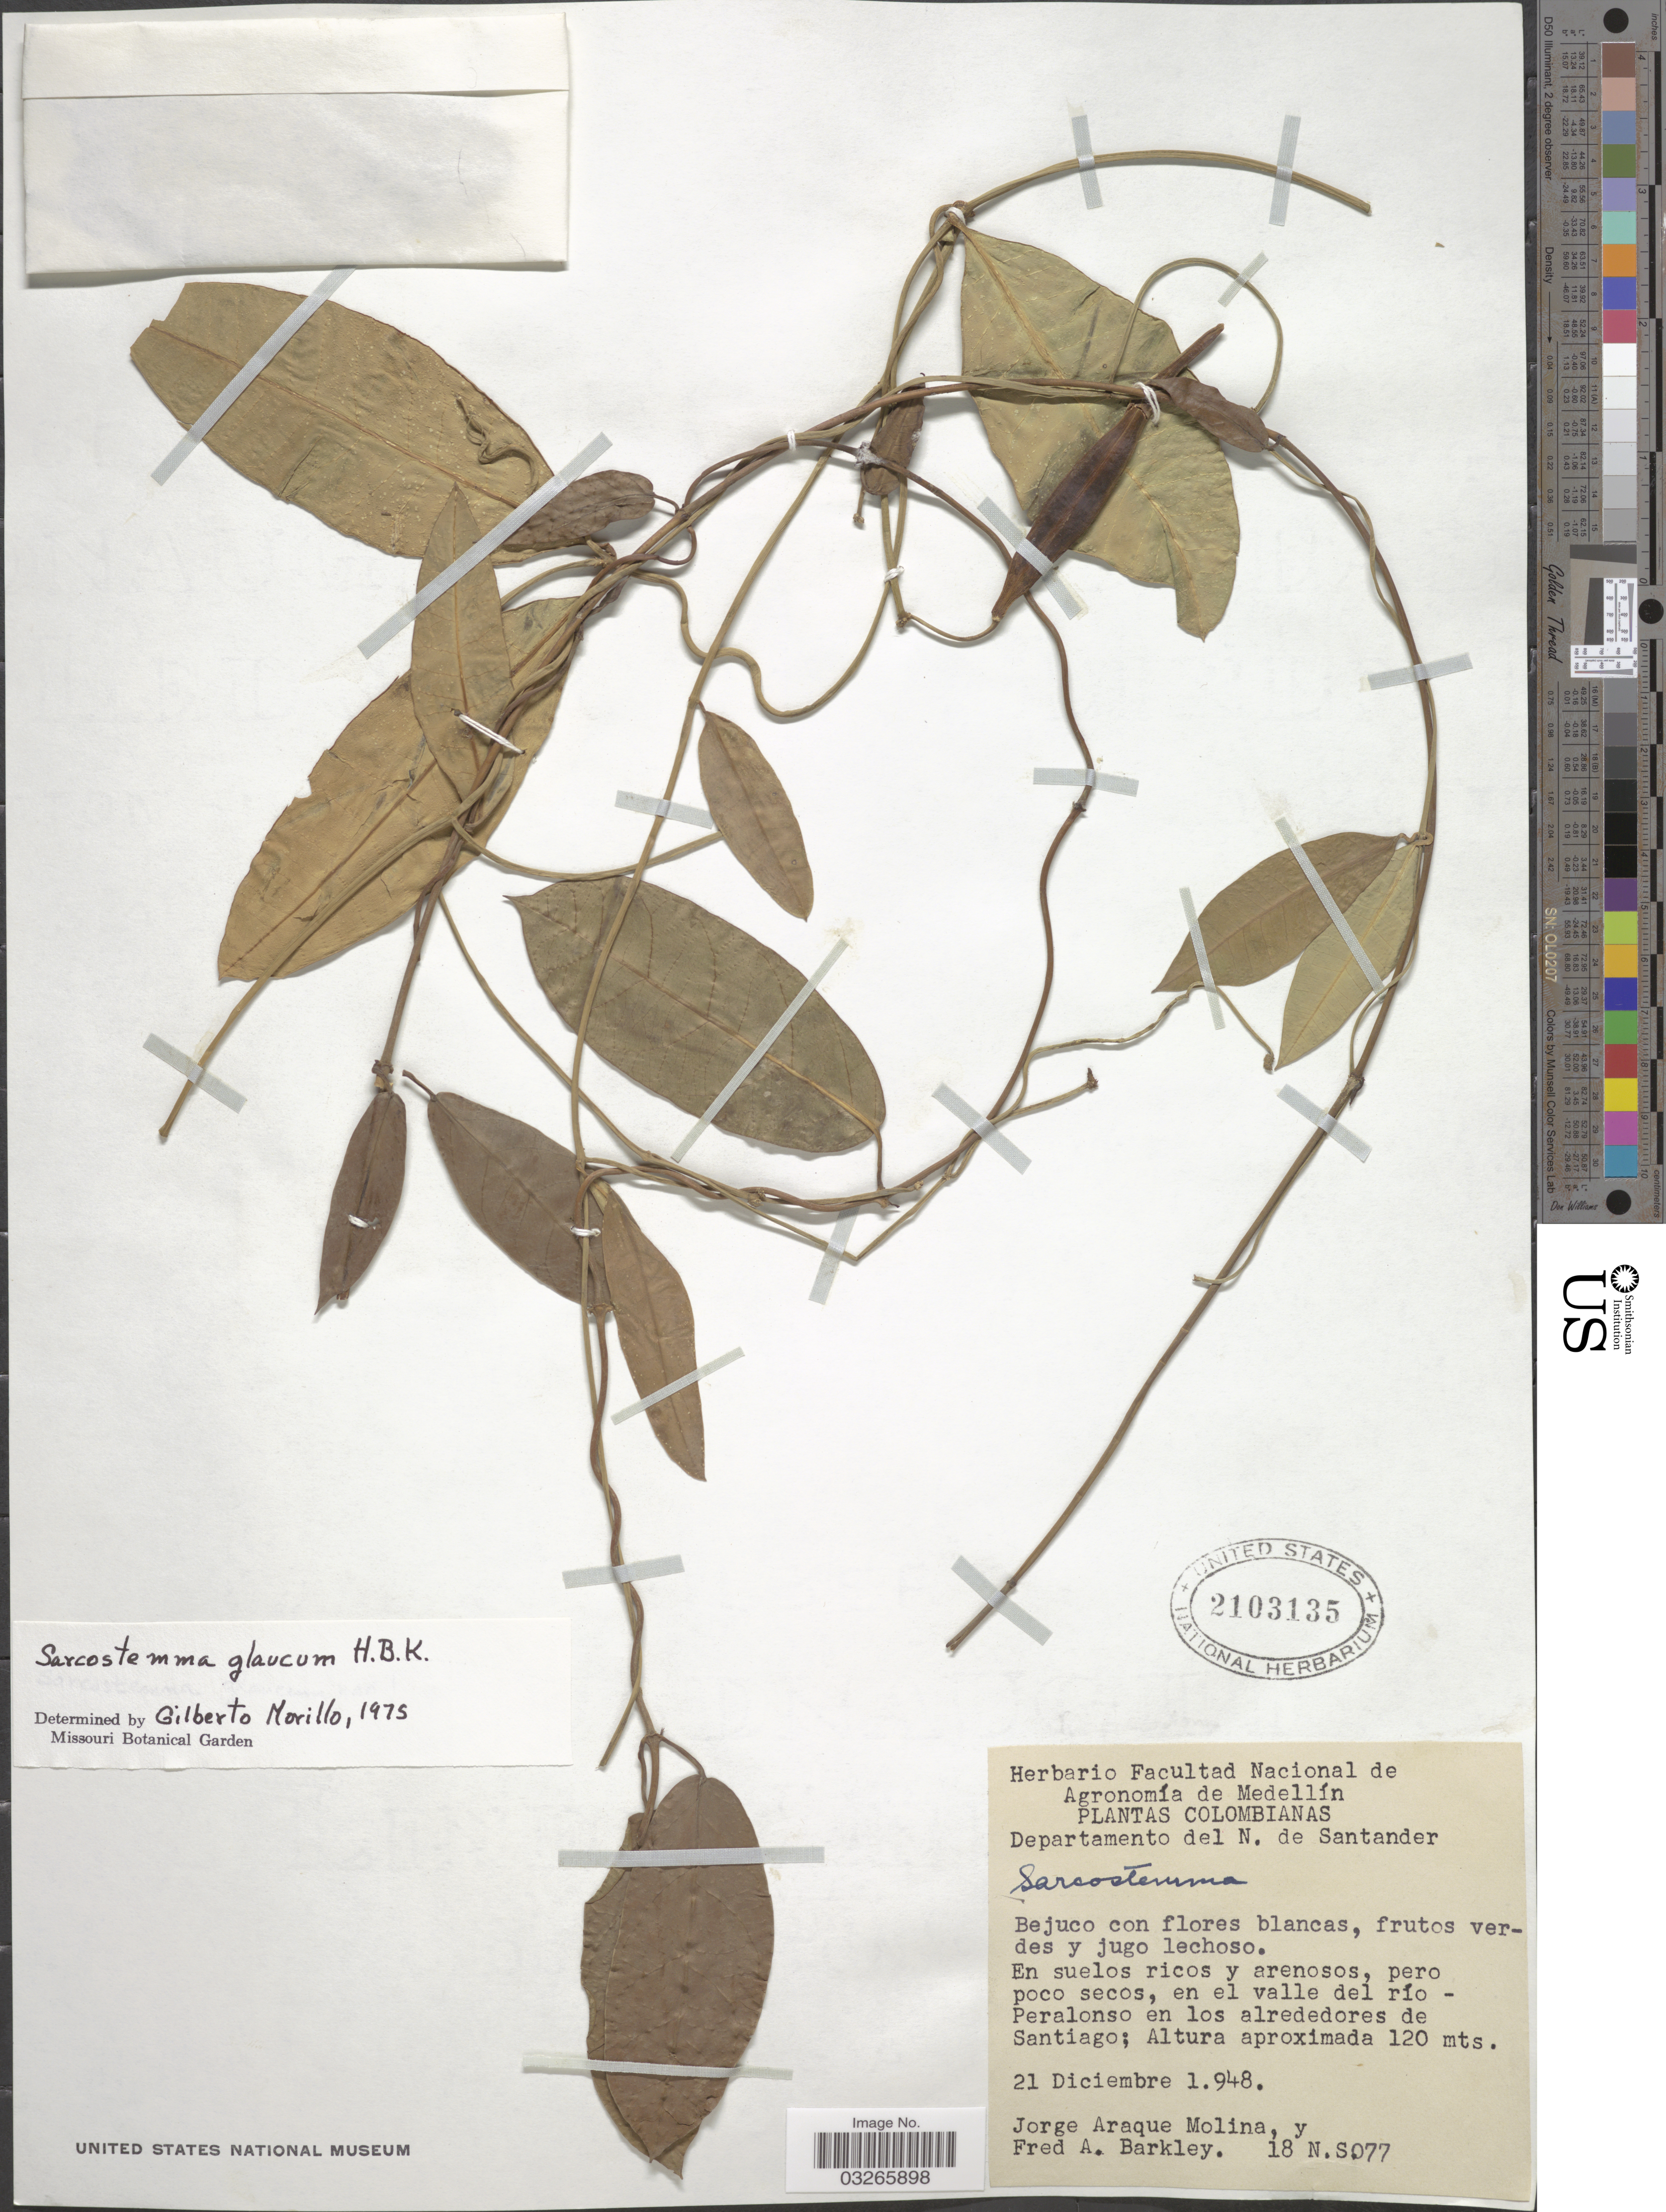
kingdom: Plantae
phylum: Tracheophyta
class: Magnoliopsida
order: Gentianales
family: Apocynaceae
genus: Sarcostemma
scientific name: Sarcostemma glaucum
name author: Kunth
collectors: J. Araque Molina & F. A. Barkley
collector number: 18NS077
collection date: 1948-12-21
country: Colombia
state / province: Norte de Santander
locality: Departamento del N. de Santander. En suelos ricos y arenosos, pero poco secos, en el valle del río - Peralonso en los alrededores de Santiago.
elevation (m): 120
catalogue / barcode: US 2103135